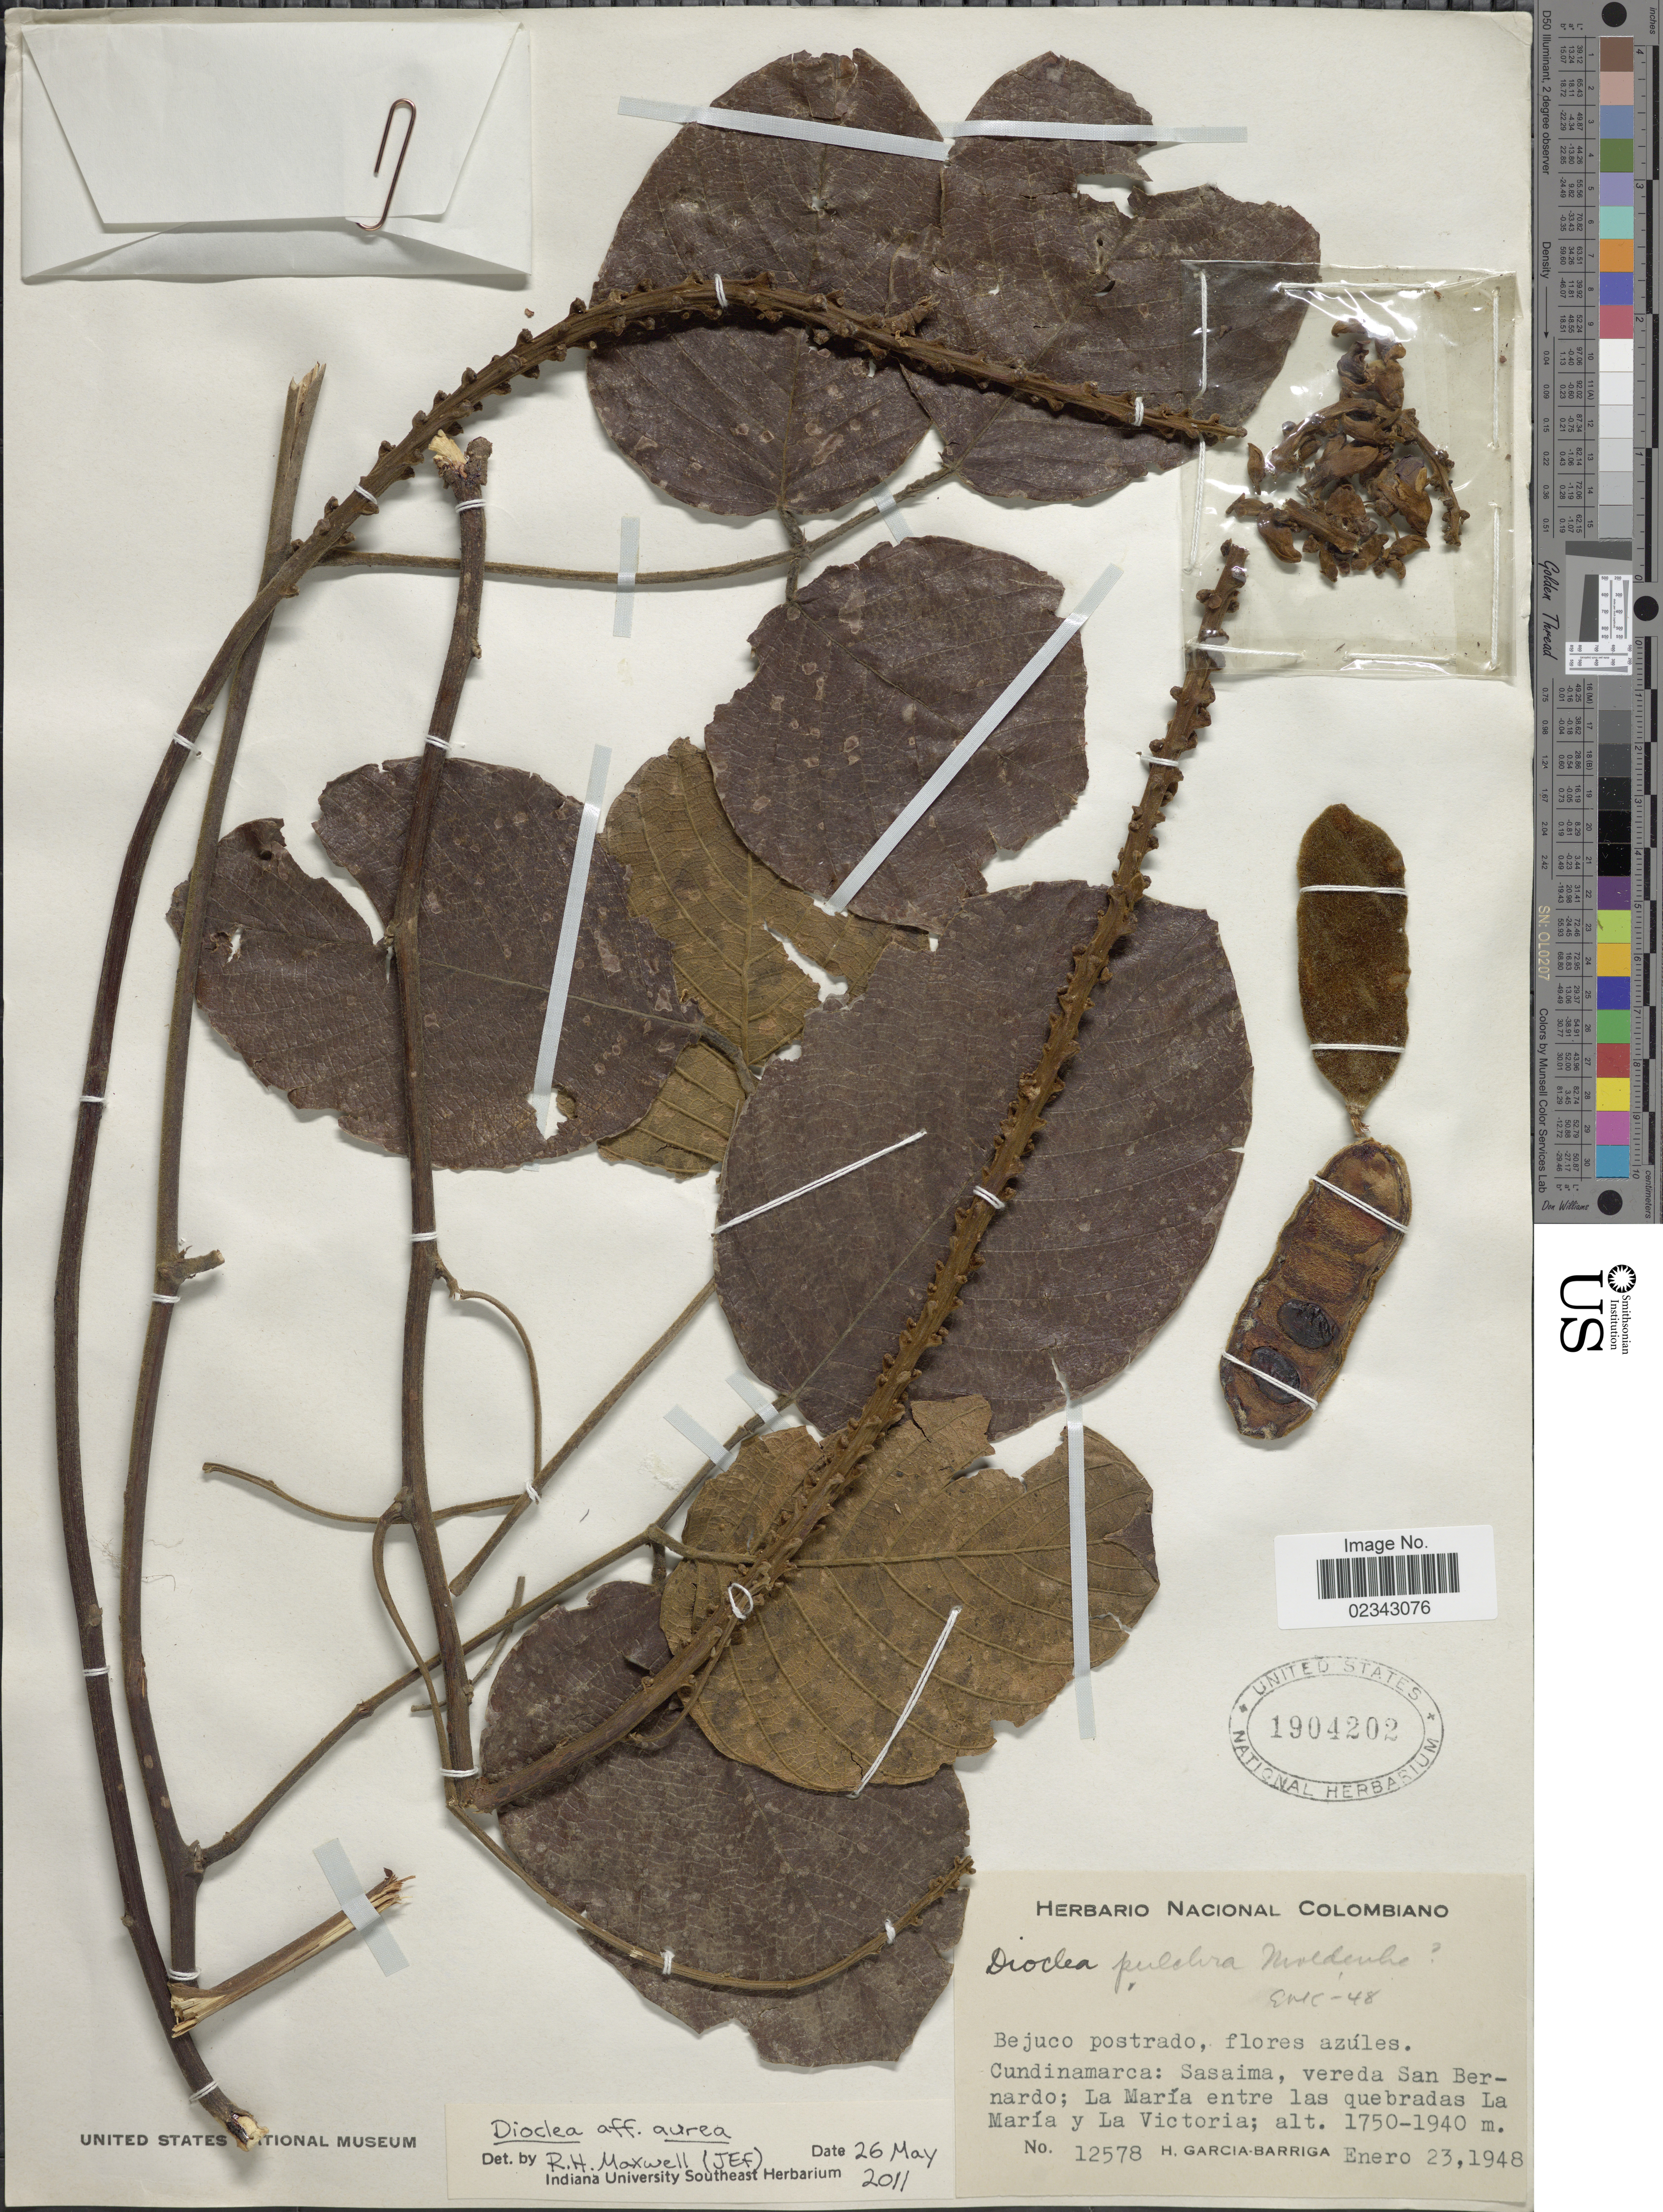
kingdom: Plantae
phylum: Tracheophyta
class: Magnoliopsida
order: Fabales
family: Fabaceae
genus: Macropsychanthus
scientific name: Macropsychanthus aff. aureus (R.H. Maxwell) L.P. Queiroz & Snak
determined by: Strong, Mark T., (BOT), Smithsonian Institution - National Museum of Natural History (UNITED STATES)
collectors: H. García Barriga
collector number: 12578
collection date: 1948-01-23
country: Colombia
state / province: Cundinamarca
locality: Sasaima, vereda San Bernardo; La María entre las quebradas La María y La Victoria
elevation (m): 1750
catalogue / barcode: US 1904202